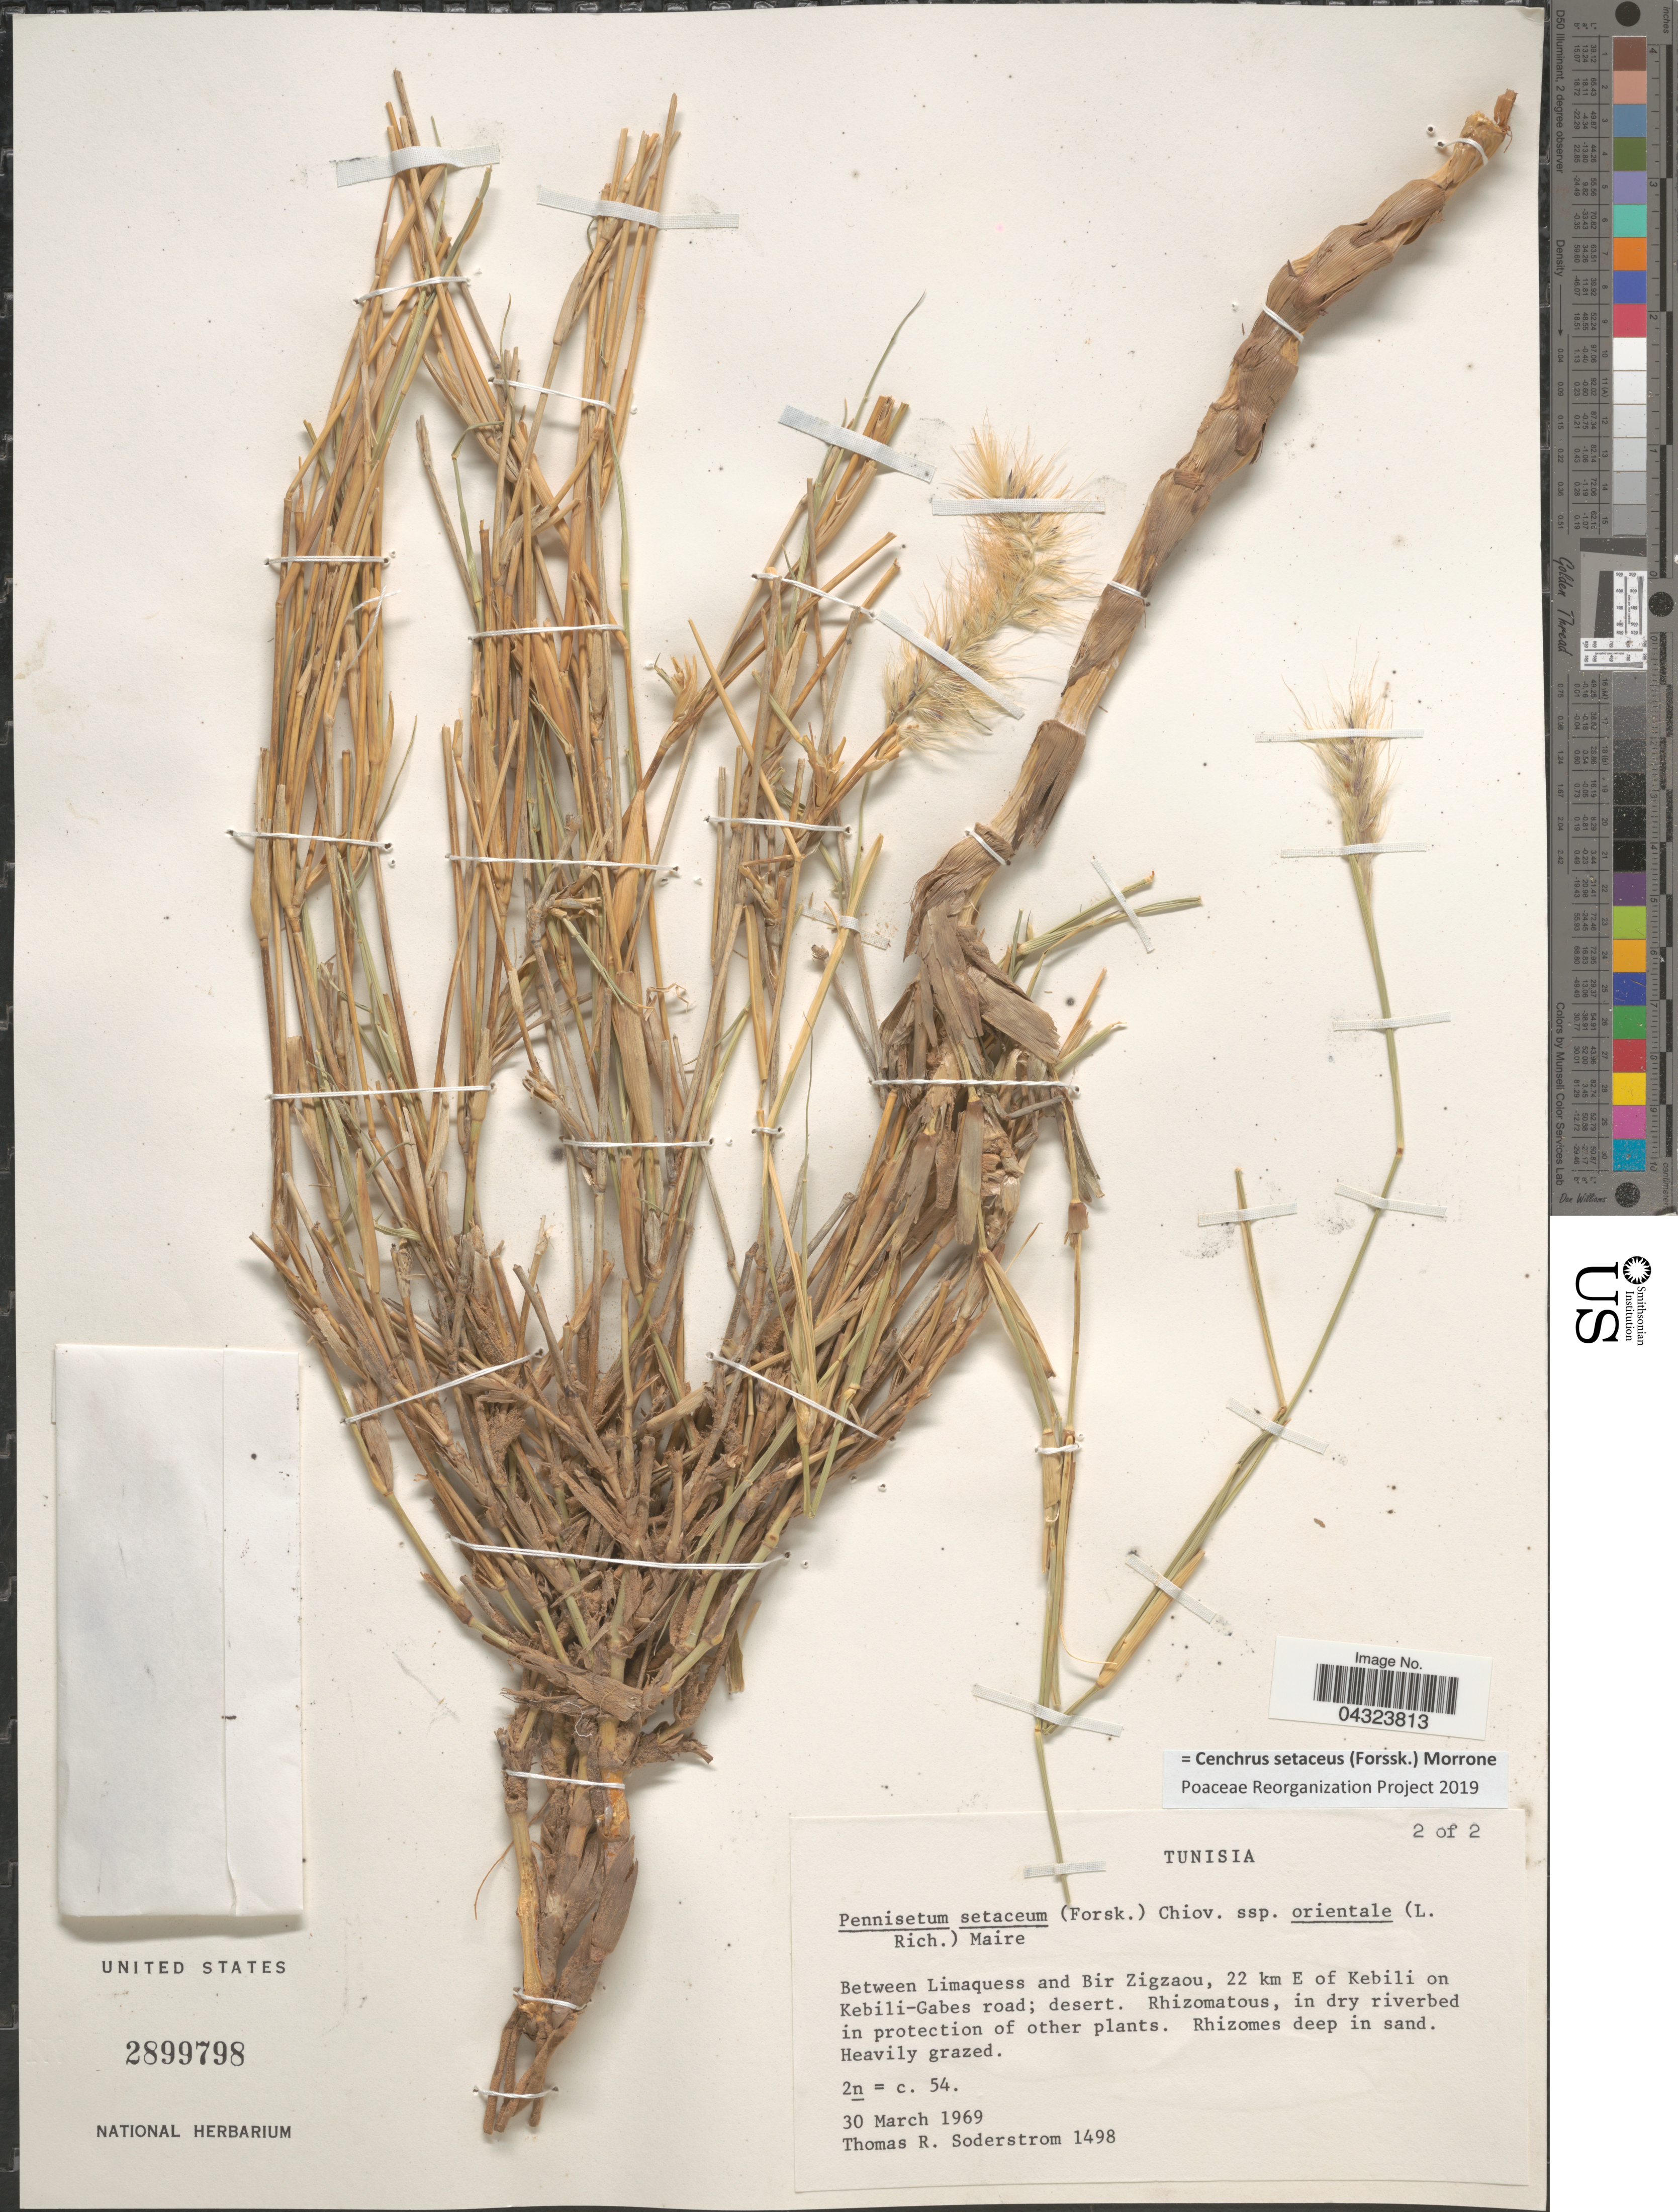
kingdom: Plantae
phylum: Tracheophyta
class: Liliopsida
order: Poales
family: Poaceae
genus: Cenchrus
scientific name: Cenchrus setaceus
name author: (Forssk.) Morrone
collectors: T. R. Soderstrom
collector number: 1498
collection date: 1969-03-30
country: Tunisia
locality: Between Limaquess and Bir Zigzaou, 22 km E of Kebili on Kebili-Gabes road.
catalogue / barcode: US 2899798